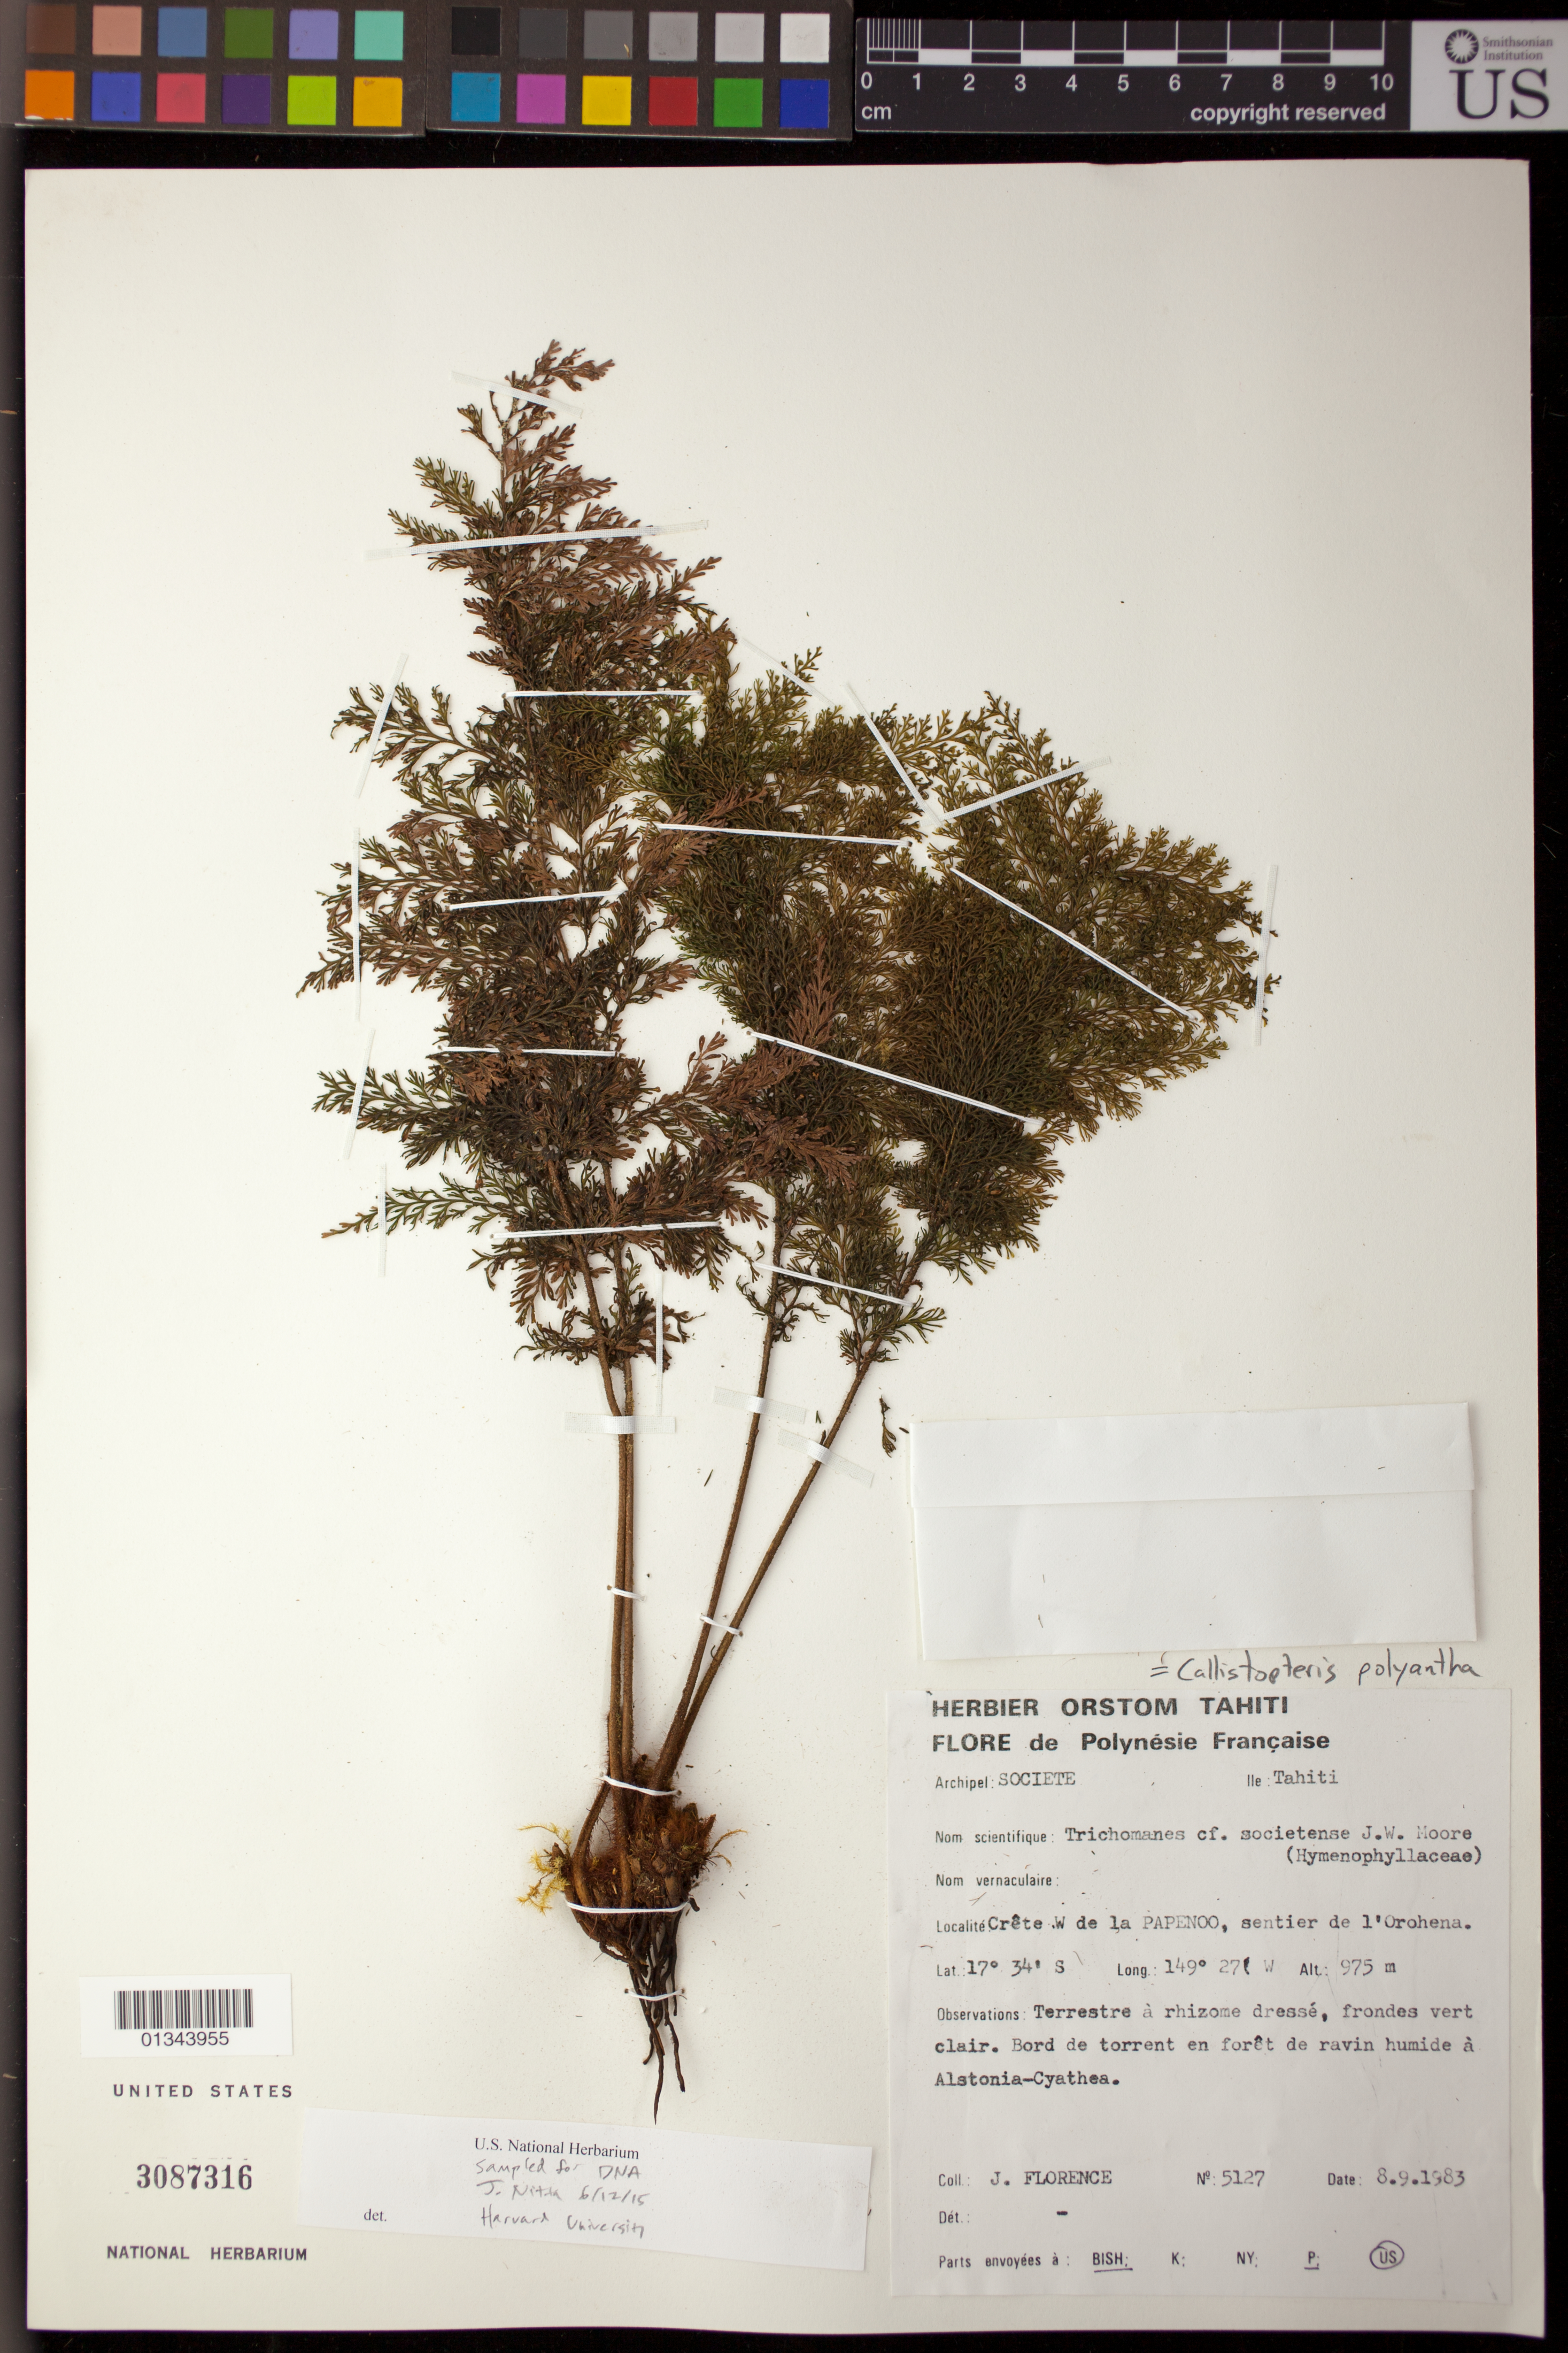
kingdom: Plantae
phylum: Tracheophyta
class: Polypodiopsida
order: Hymenophyllales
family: Hymenophyllaceae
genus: Callistopteris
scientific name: Callistopteris polyantha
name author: Copel.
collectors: J. Florence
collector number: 5127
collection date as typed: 8.9.1983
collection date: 1983-08-09 or 1983-09-08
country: French Polynesia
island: Tahiti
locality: Archipel: Societe, Ile: Tahiti, Crete W de la Papenoo, sentier de l'Orohena.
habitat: Bord de torrent en foret de ravin humide a Alstonia-Cyathea.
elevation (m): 975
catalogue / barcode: US 3087316